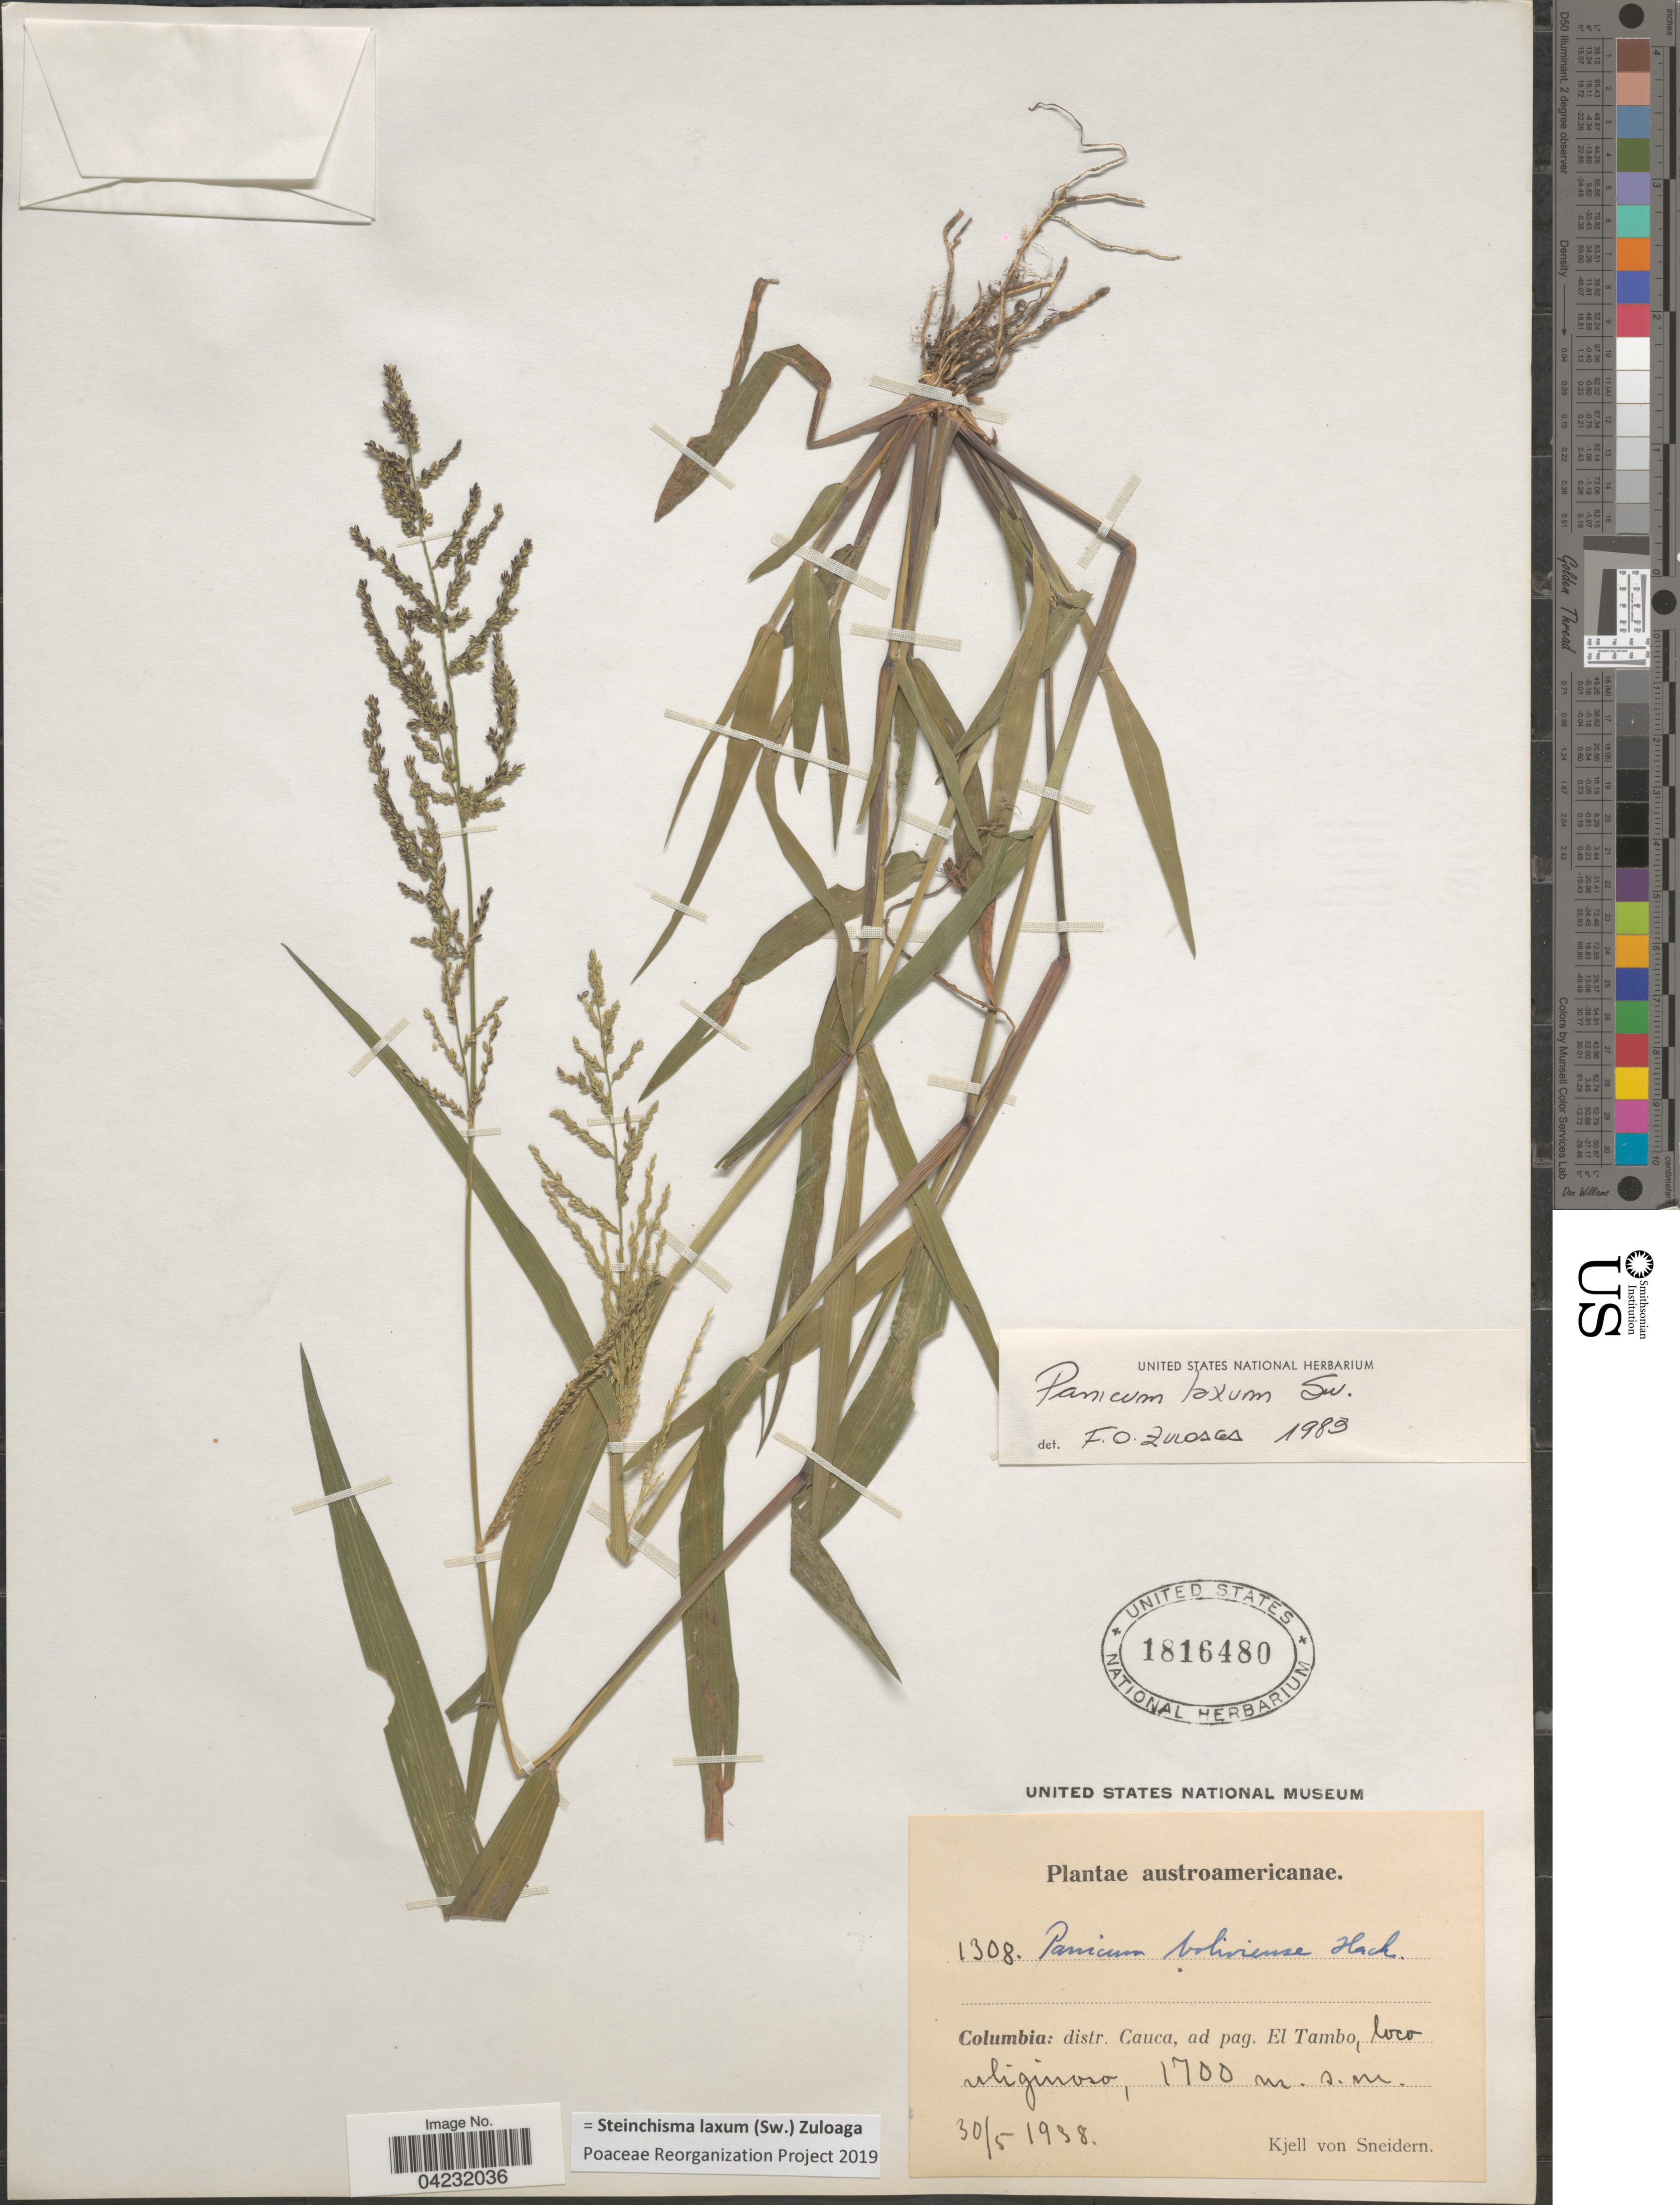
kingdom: Plantae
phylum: Tracheophyta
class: Liliopsida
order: Poales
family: Poaceae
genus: Steinchisma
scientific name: Steinchisma laxum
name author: (Sw.) Zuloaga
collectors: K. von Sneidern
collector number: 1308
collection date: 1938-05-30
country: Colombia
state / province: Cauca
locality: Austroamericanae. Distr. Cauca, ad pag. El Tambo, loco uliginoso.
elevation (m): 1700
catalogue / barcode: US 1816480